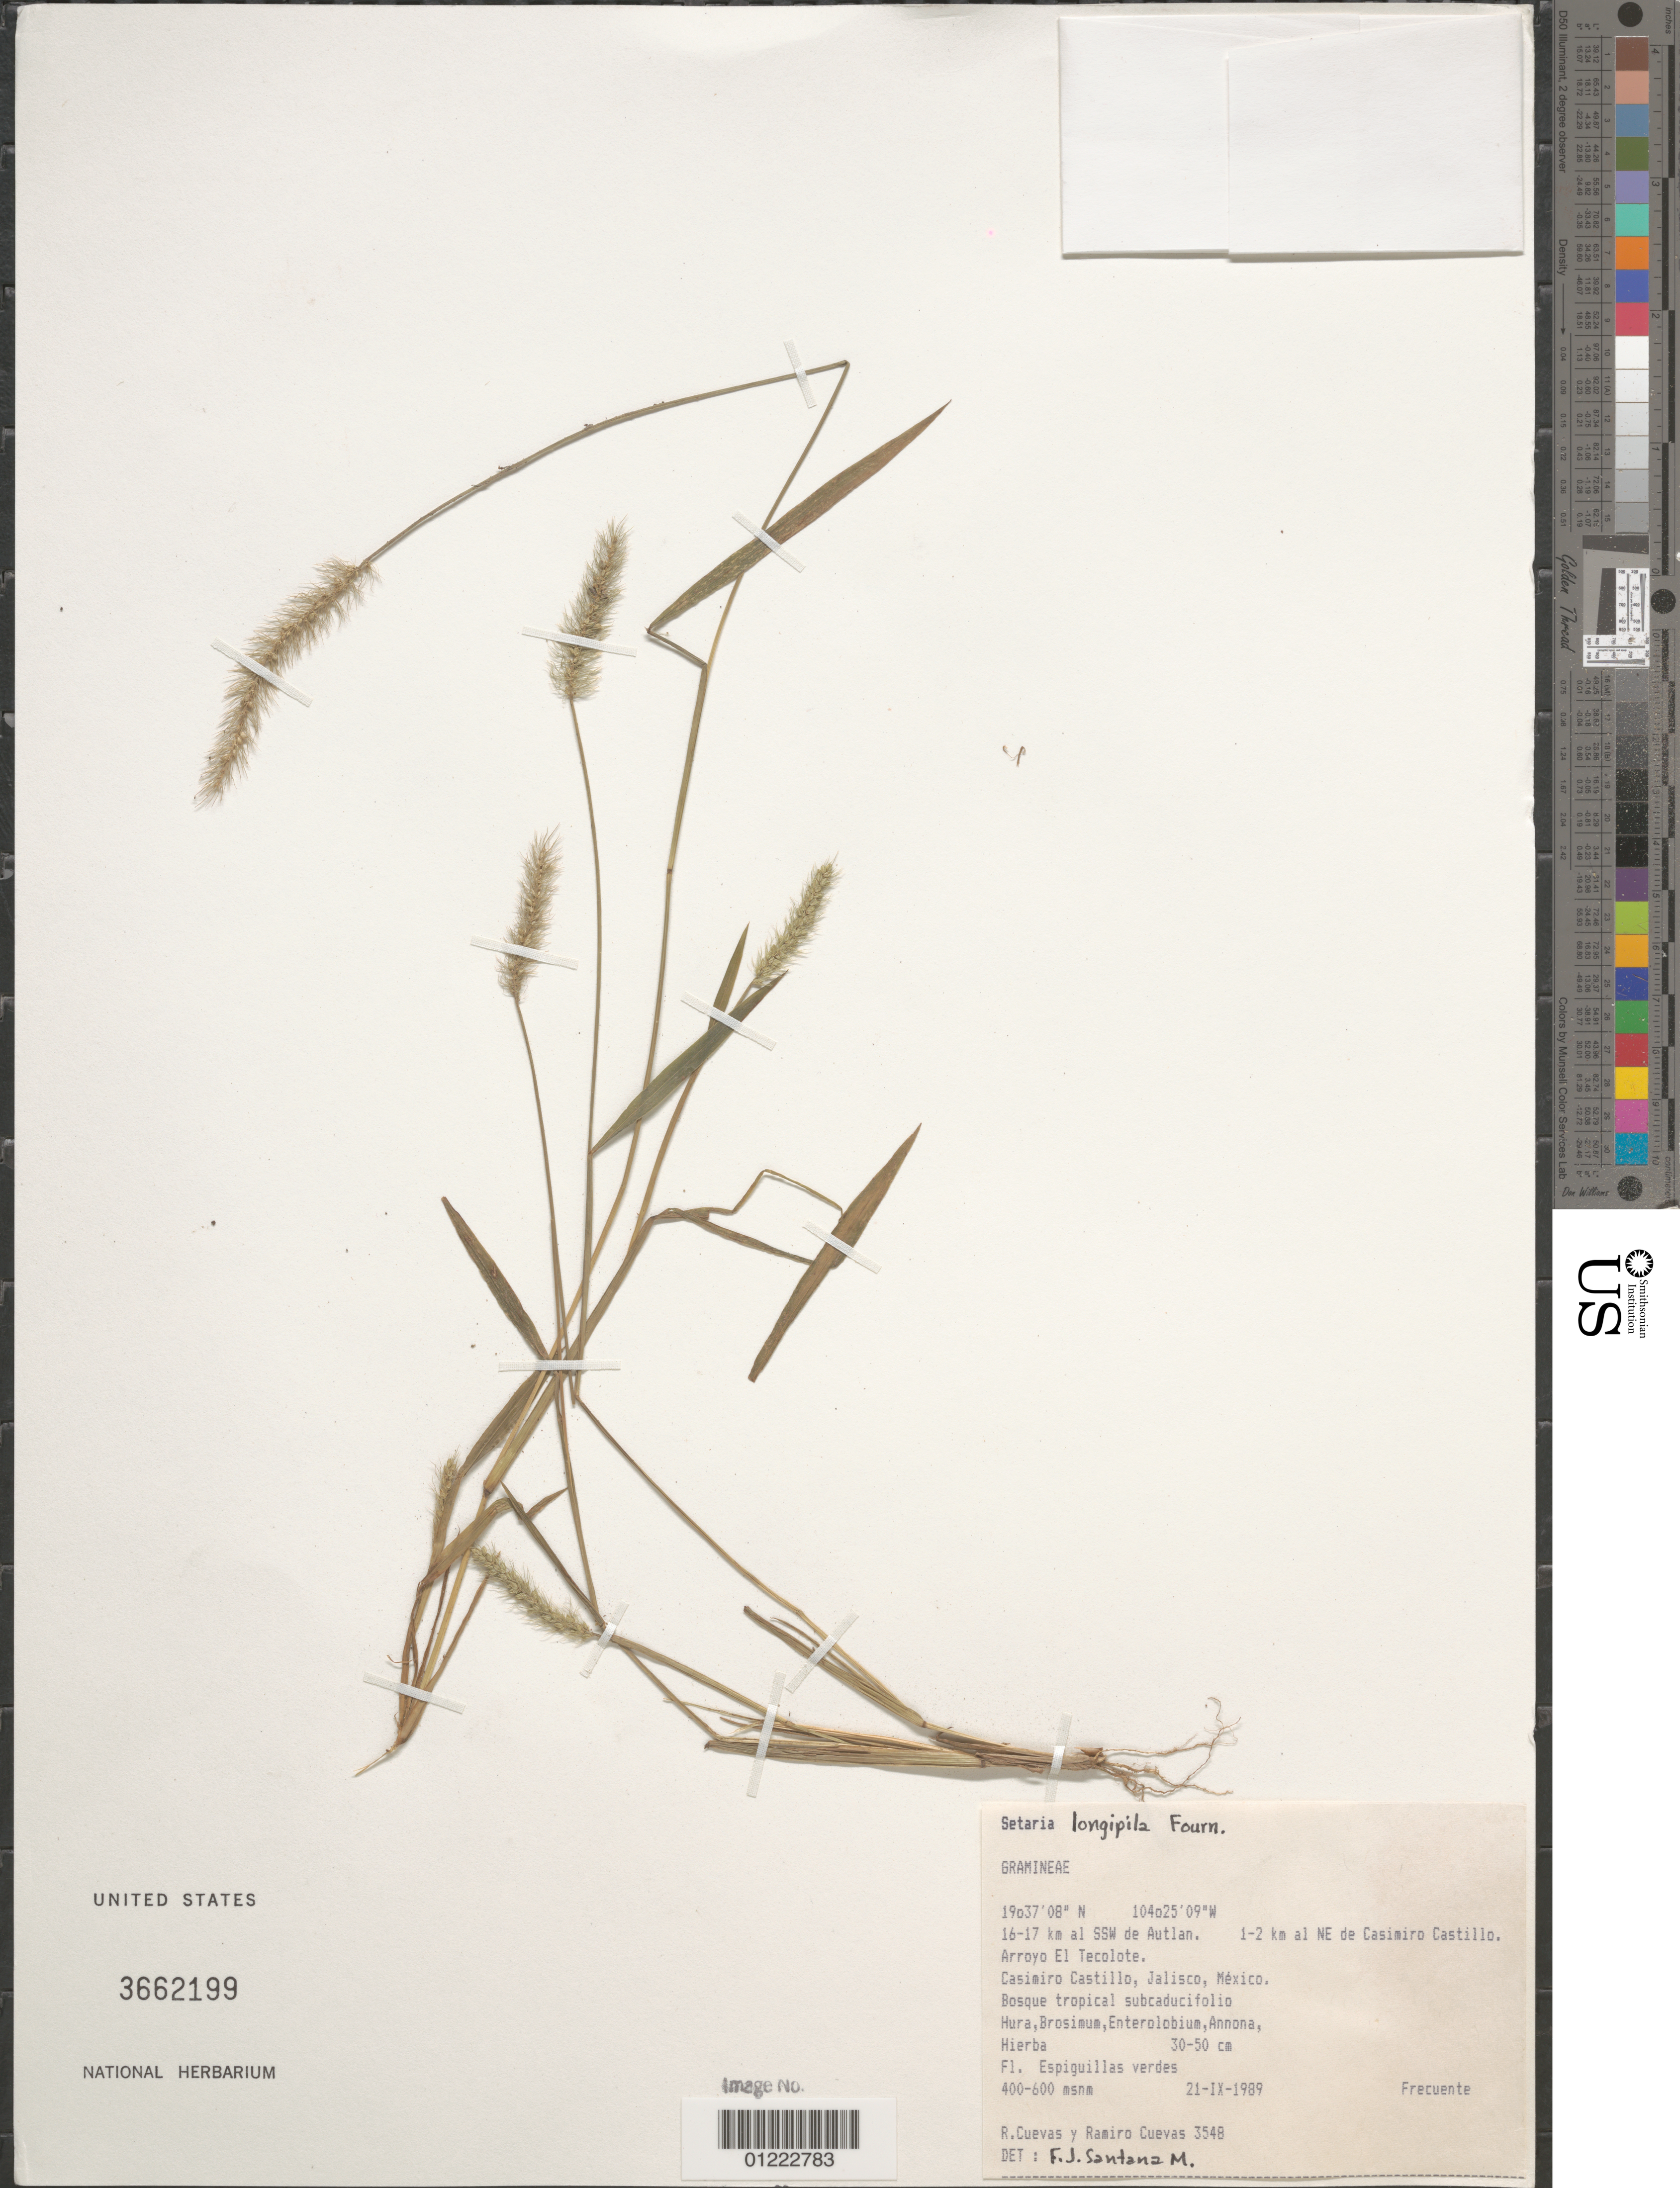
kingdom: Plantae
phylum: Tracheophyta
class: Liliopsida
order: Poales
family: Poaceae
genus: Setaria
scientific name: Setaria longipila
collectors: R. Cuevas & R. Cuevas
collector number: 3548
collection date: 1989-09-21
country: Mexico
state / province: Jalisco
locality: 16-17 ka al SSW de Autlan, 1-2 km al NE de Casisiro Castillo, Arroyo El Tecolote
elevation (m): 400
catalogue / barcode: US 3662199